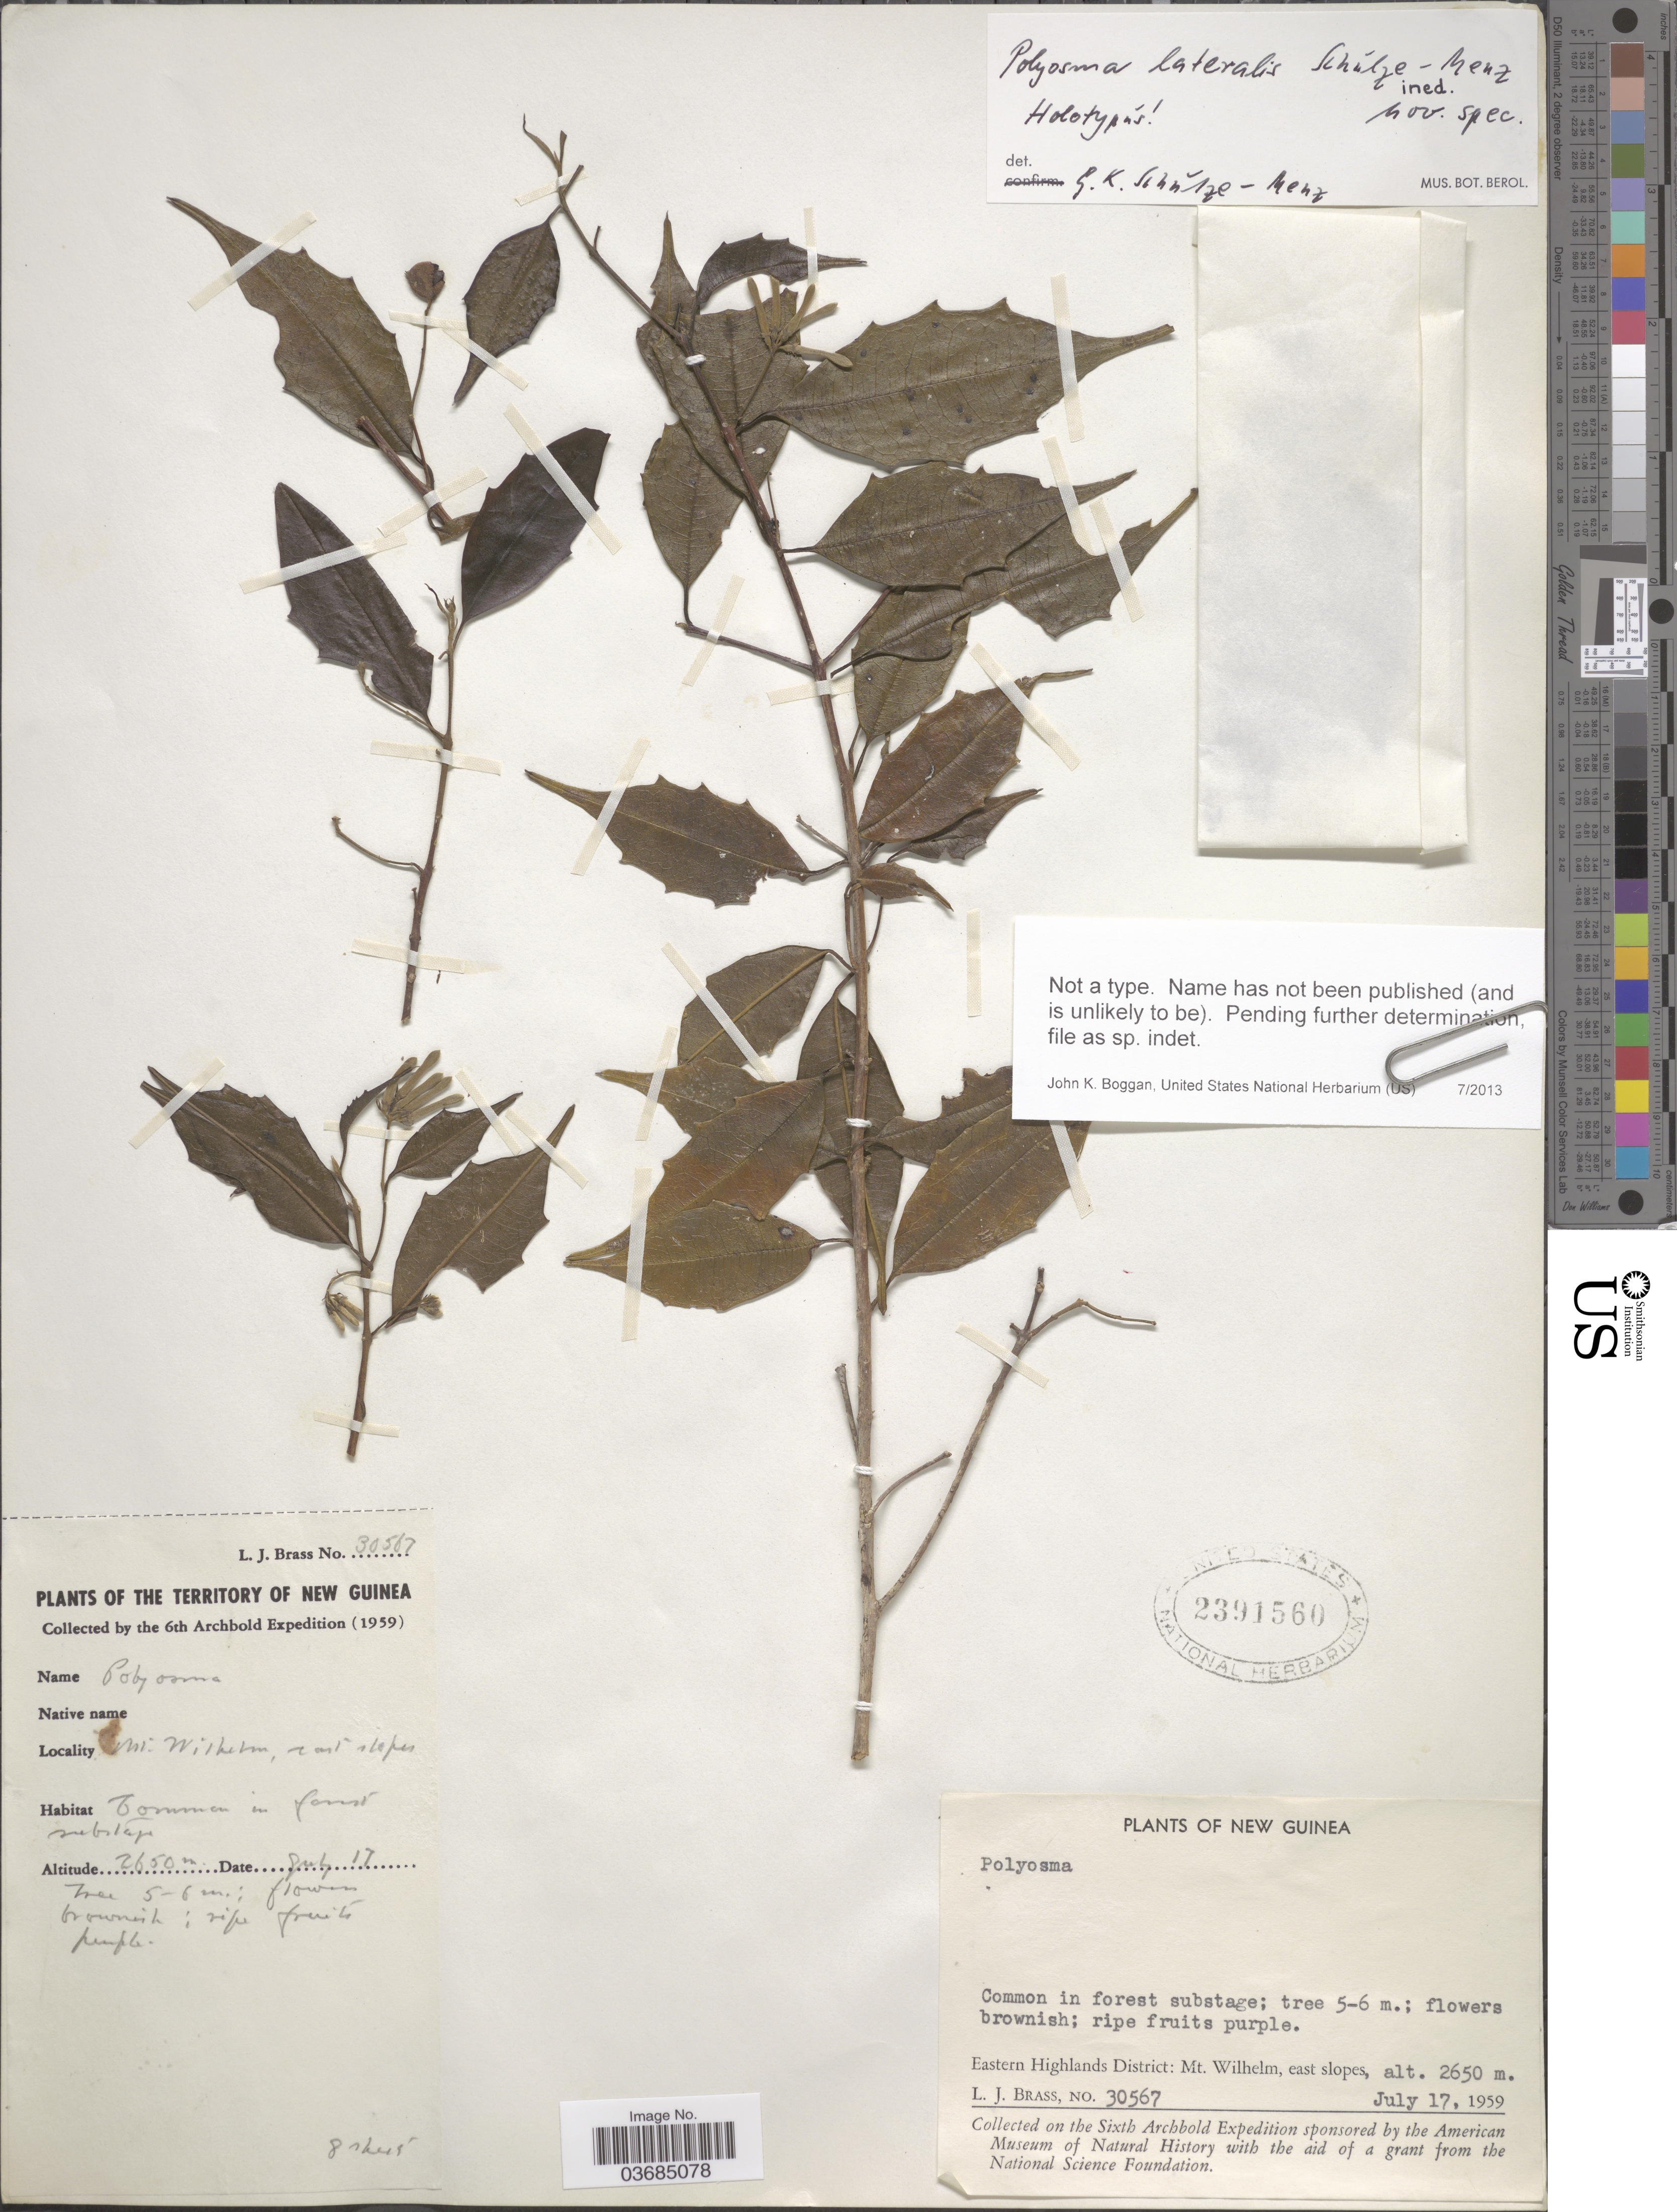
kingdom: Plantae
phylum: Tracheophyta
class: Magnoliopsida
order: Escalloniales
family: Escalloniaceae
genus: Polyosma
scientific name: Polyosma sp.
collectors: L. J. Brass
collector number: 30567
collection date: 1959-07-17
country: Papua New Guinea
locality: New Guinea. Eastern Highlands District: Mt. Wilhelm, east slopes. On the Sixth Archbold Expedition.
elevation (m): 2650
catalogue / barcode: US 2391560